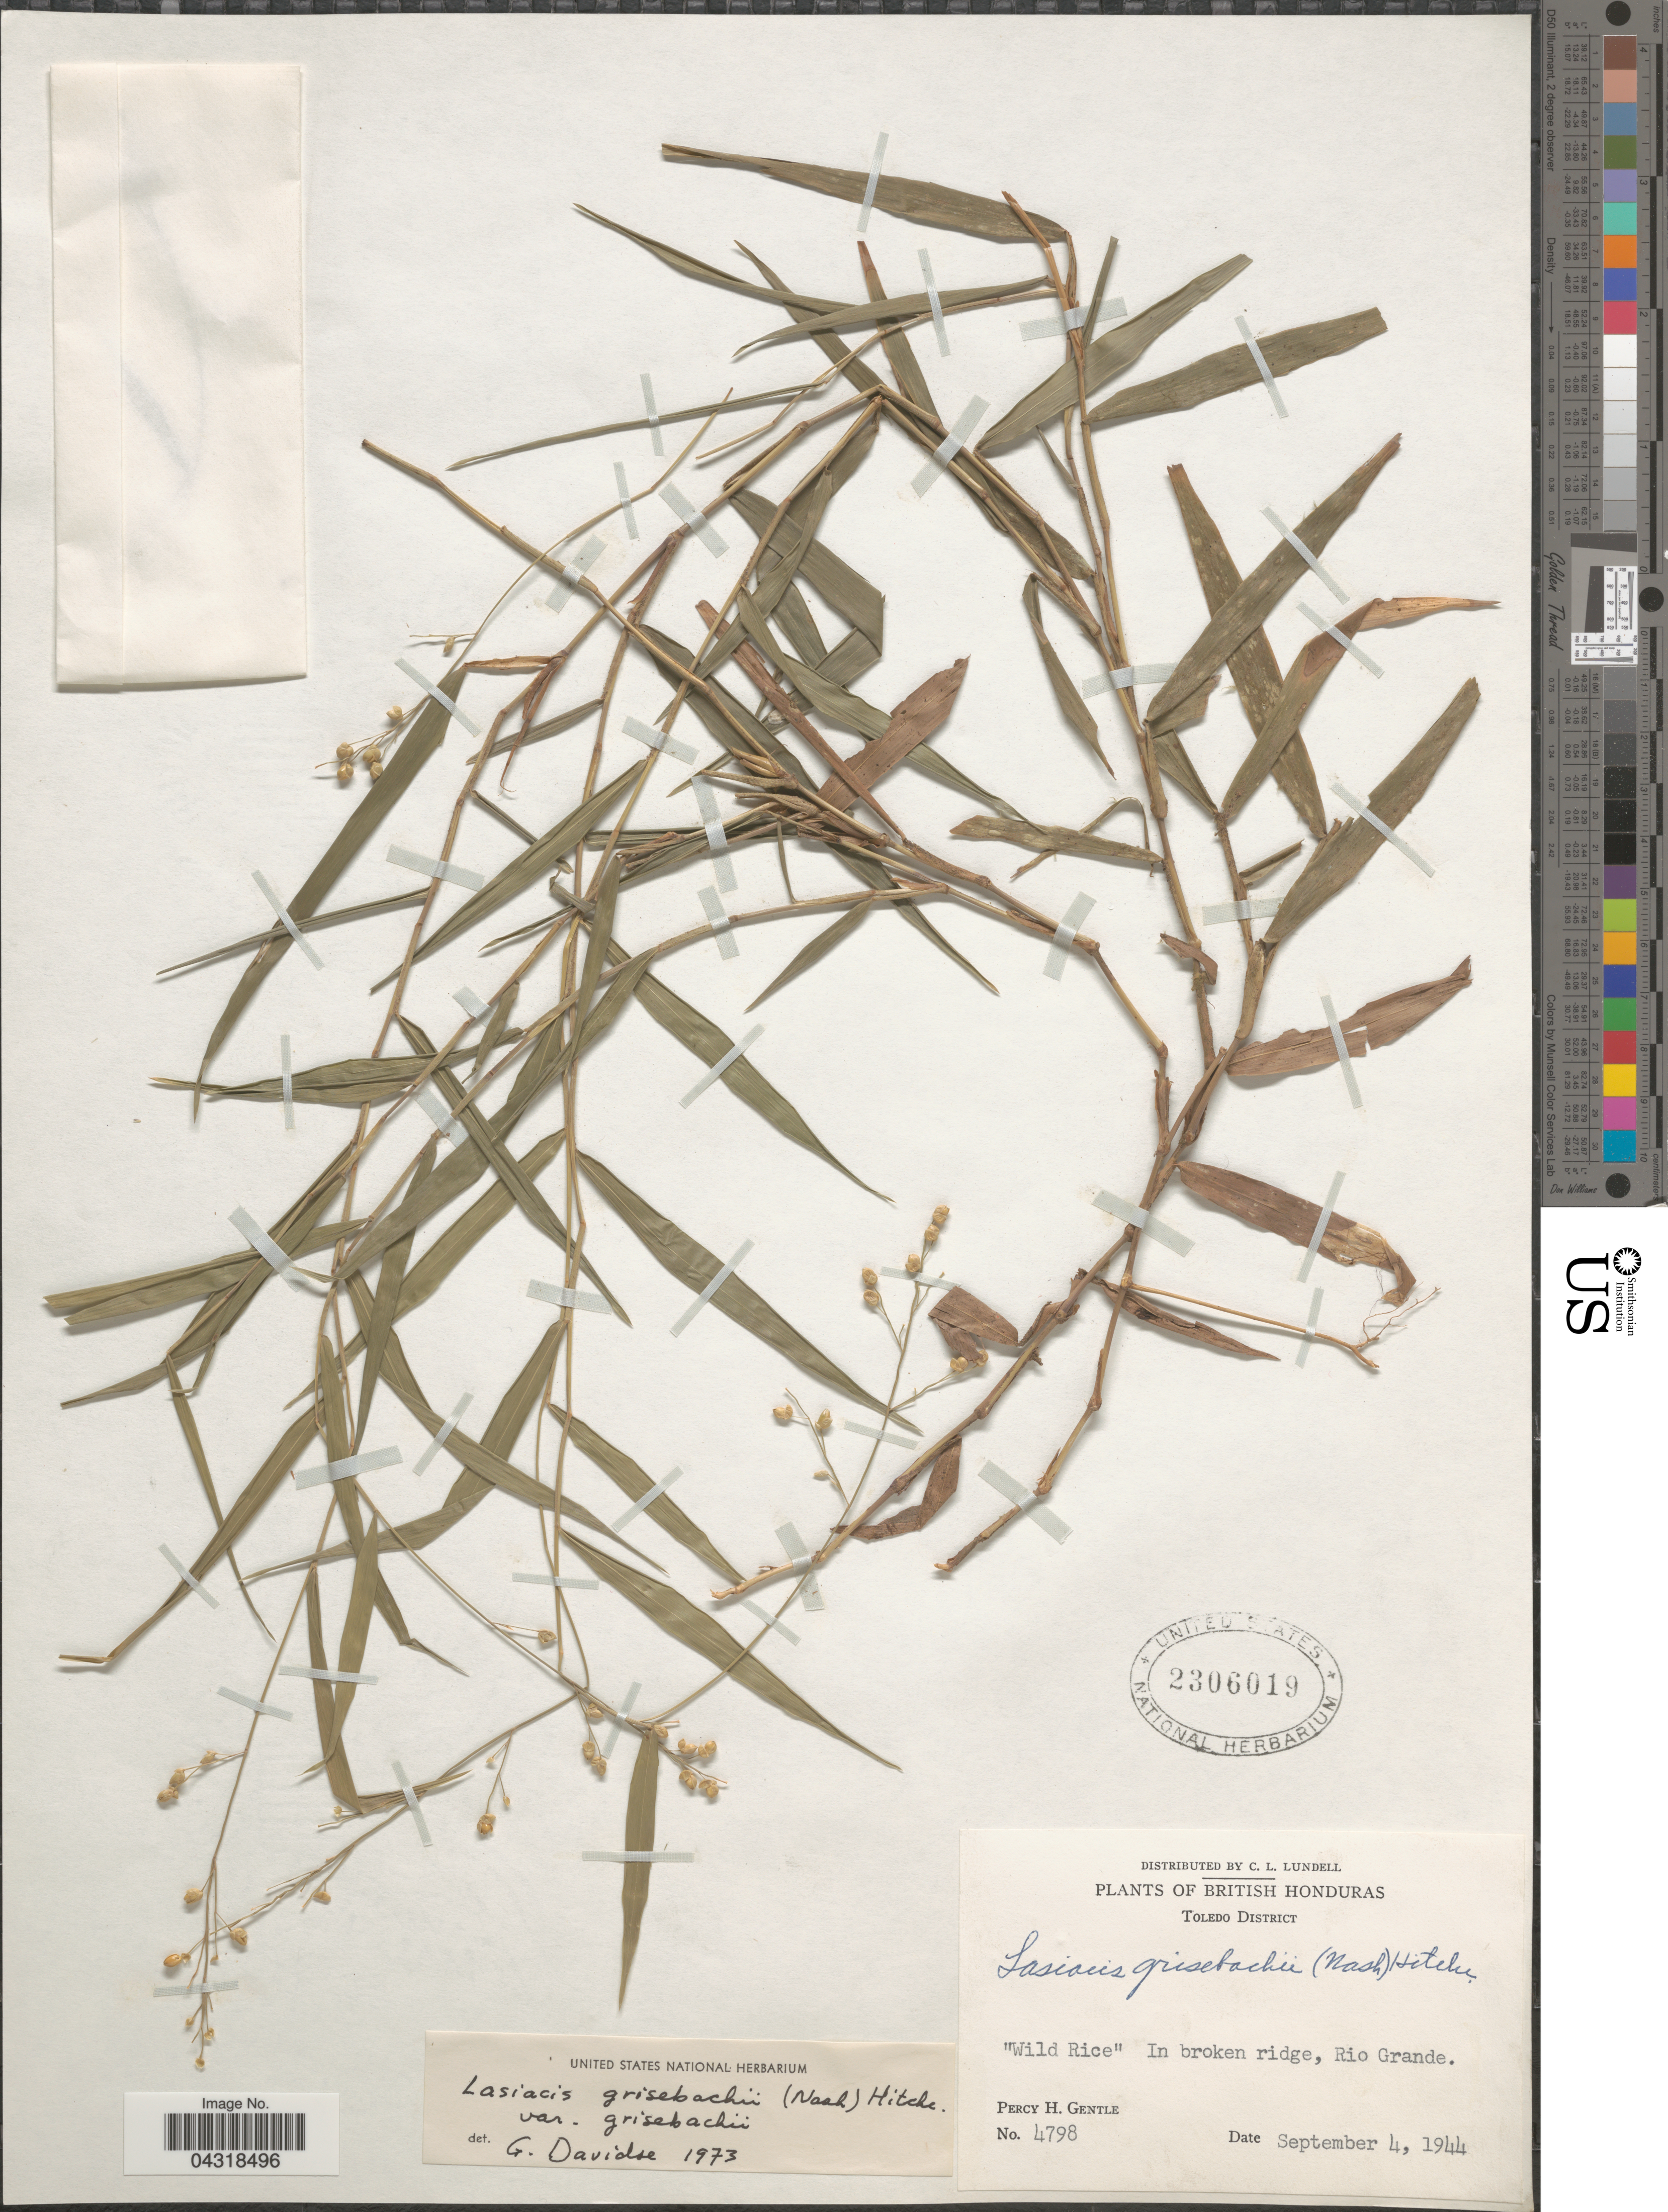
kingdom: Plantae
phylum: Tracheophyta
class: Liliopsida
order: Poales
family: Poaceae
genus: Lasiacis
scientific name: Lasiacis grisebachii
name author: (Nash) Hitchc.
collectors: P. H. Gentle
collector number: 4798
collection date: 1944-09-04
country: Belize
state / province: Toledo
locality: British Honduras. Toledo District. "Wilde Rice". In broken ridge, Rio Grande.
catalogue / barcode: US 2306019